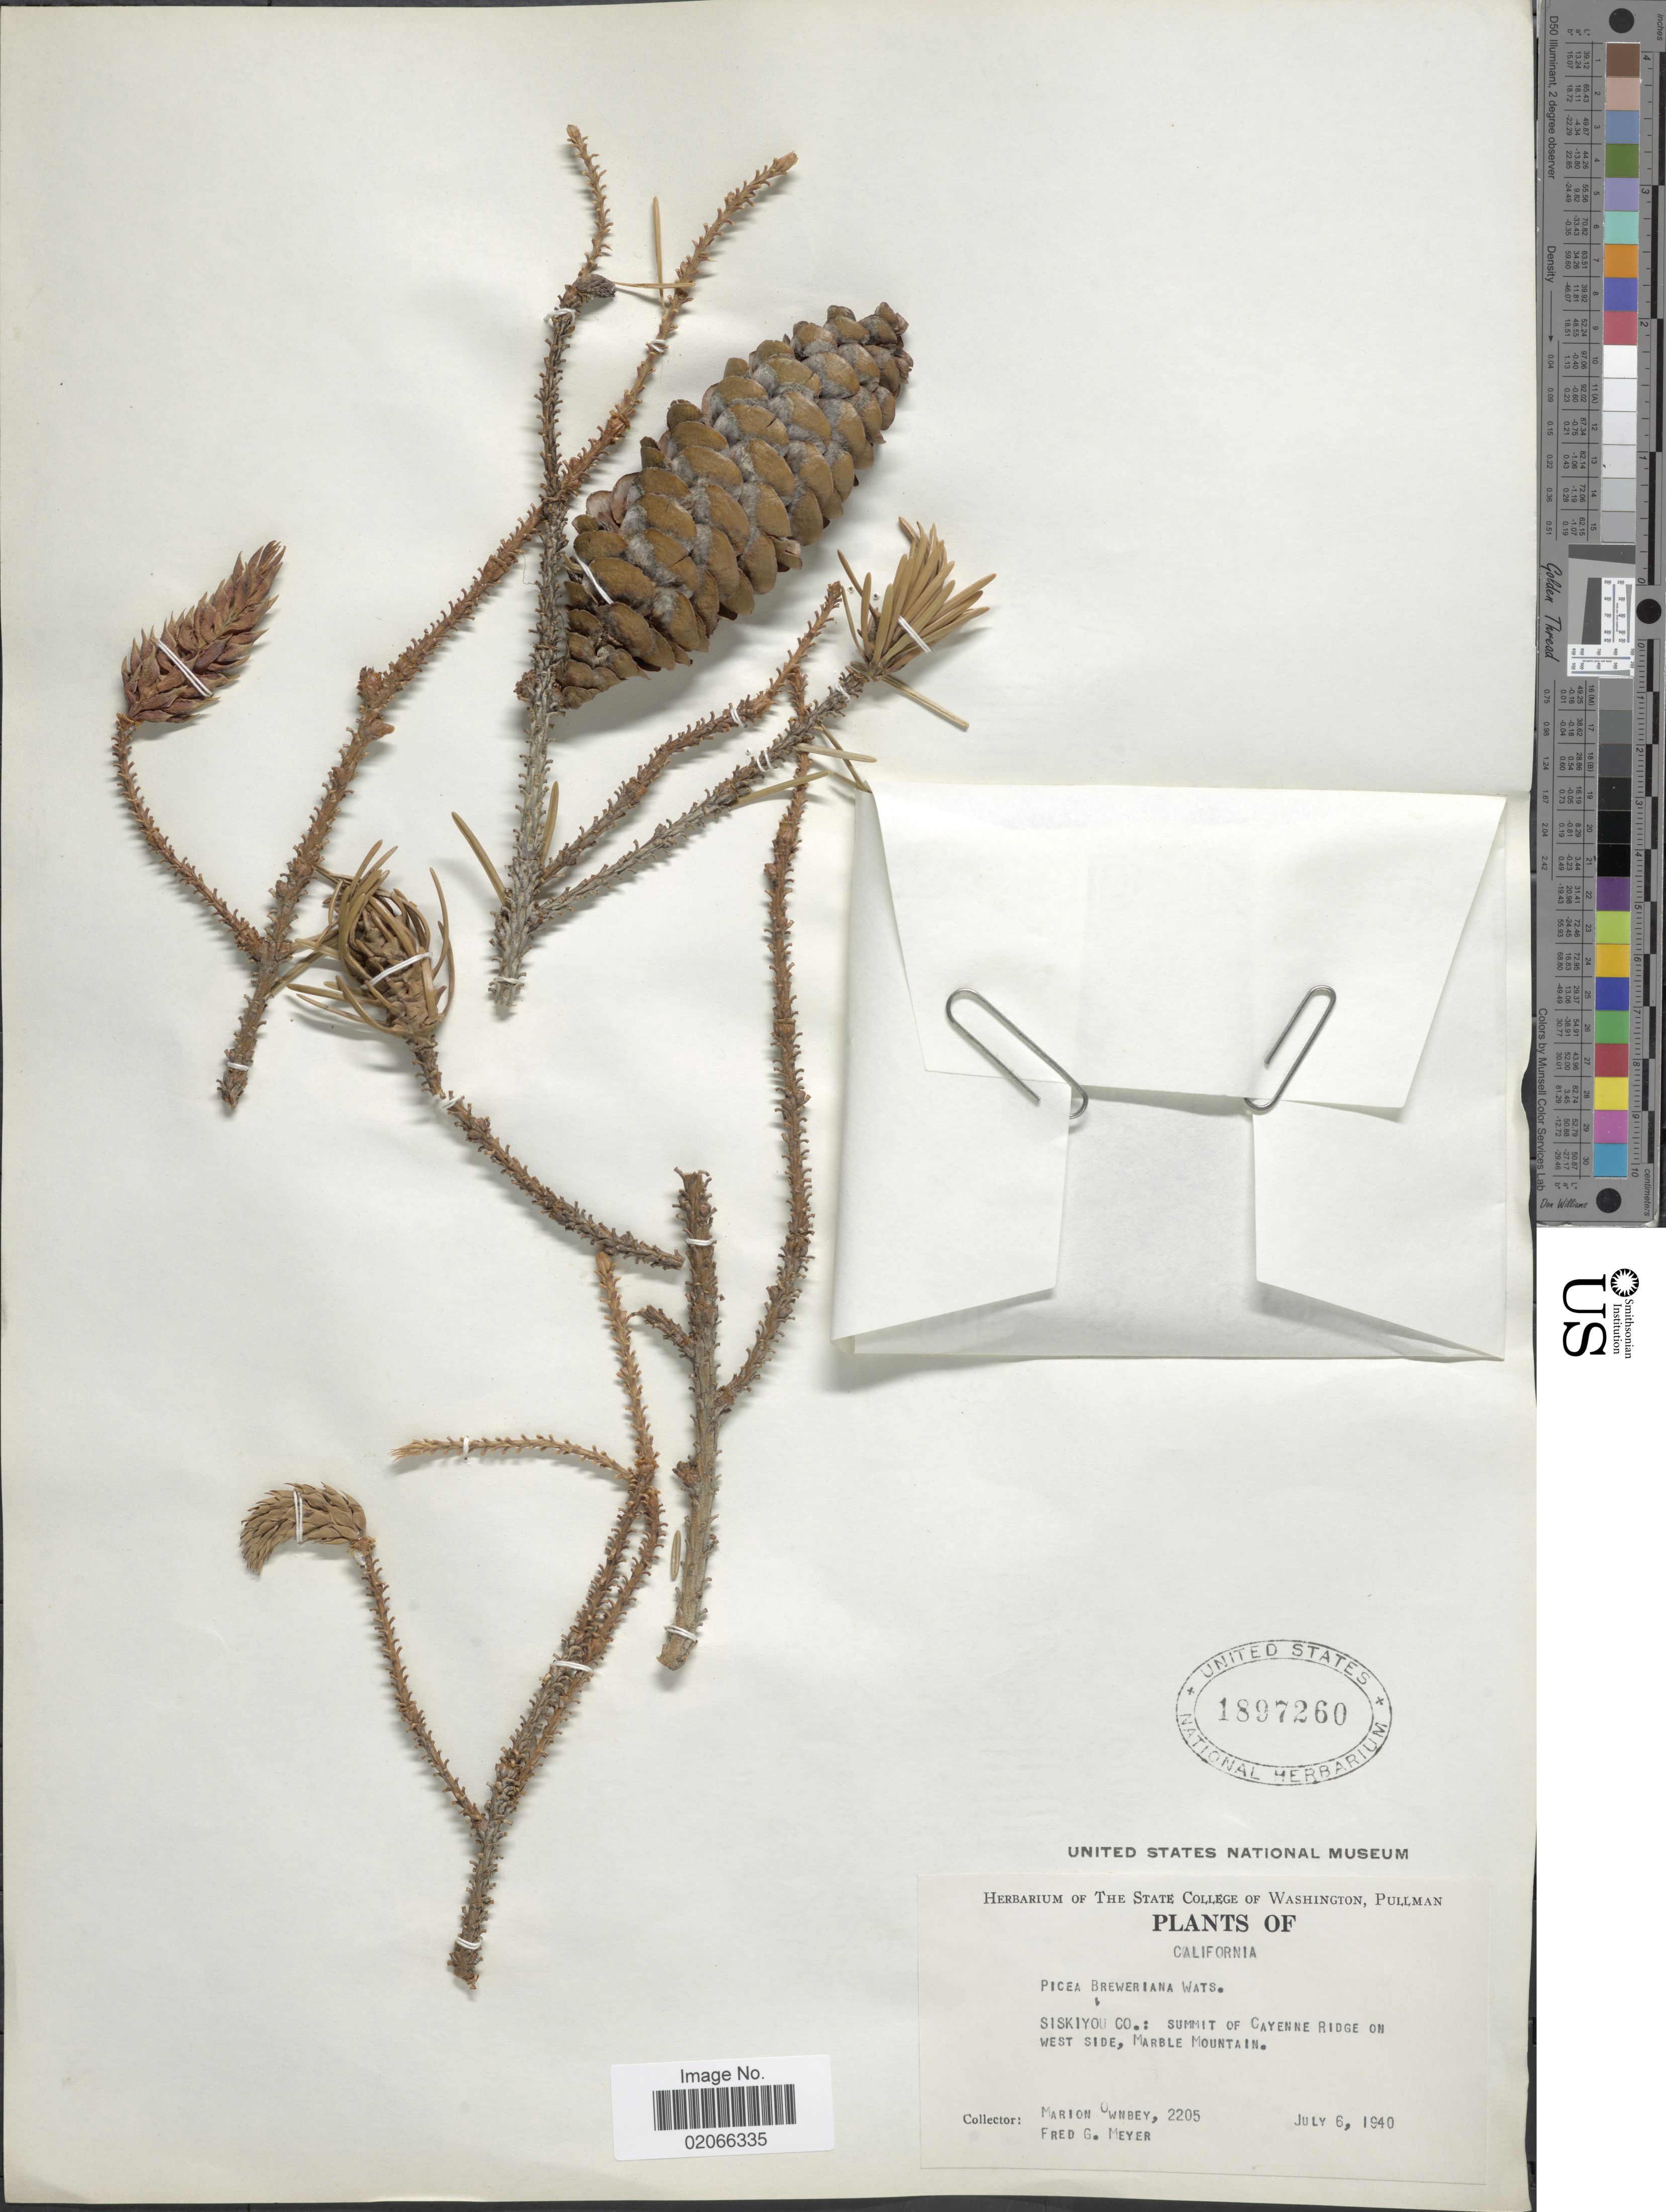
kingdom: Plantae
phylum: Tracheophyta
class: Pinopsida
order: Pinales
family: Pinaceae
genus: Picea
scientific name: Picea breweriana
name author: S. Watson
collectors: M. Ownbey & F. G. Meyer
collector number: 2205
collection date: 1940-07-06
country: United States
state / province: California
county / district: Siskiyou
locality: Siskiyou Co.: summit of Cayenne Ridge on West side, Marble Mountain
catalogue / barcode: US 1897260